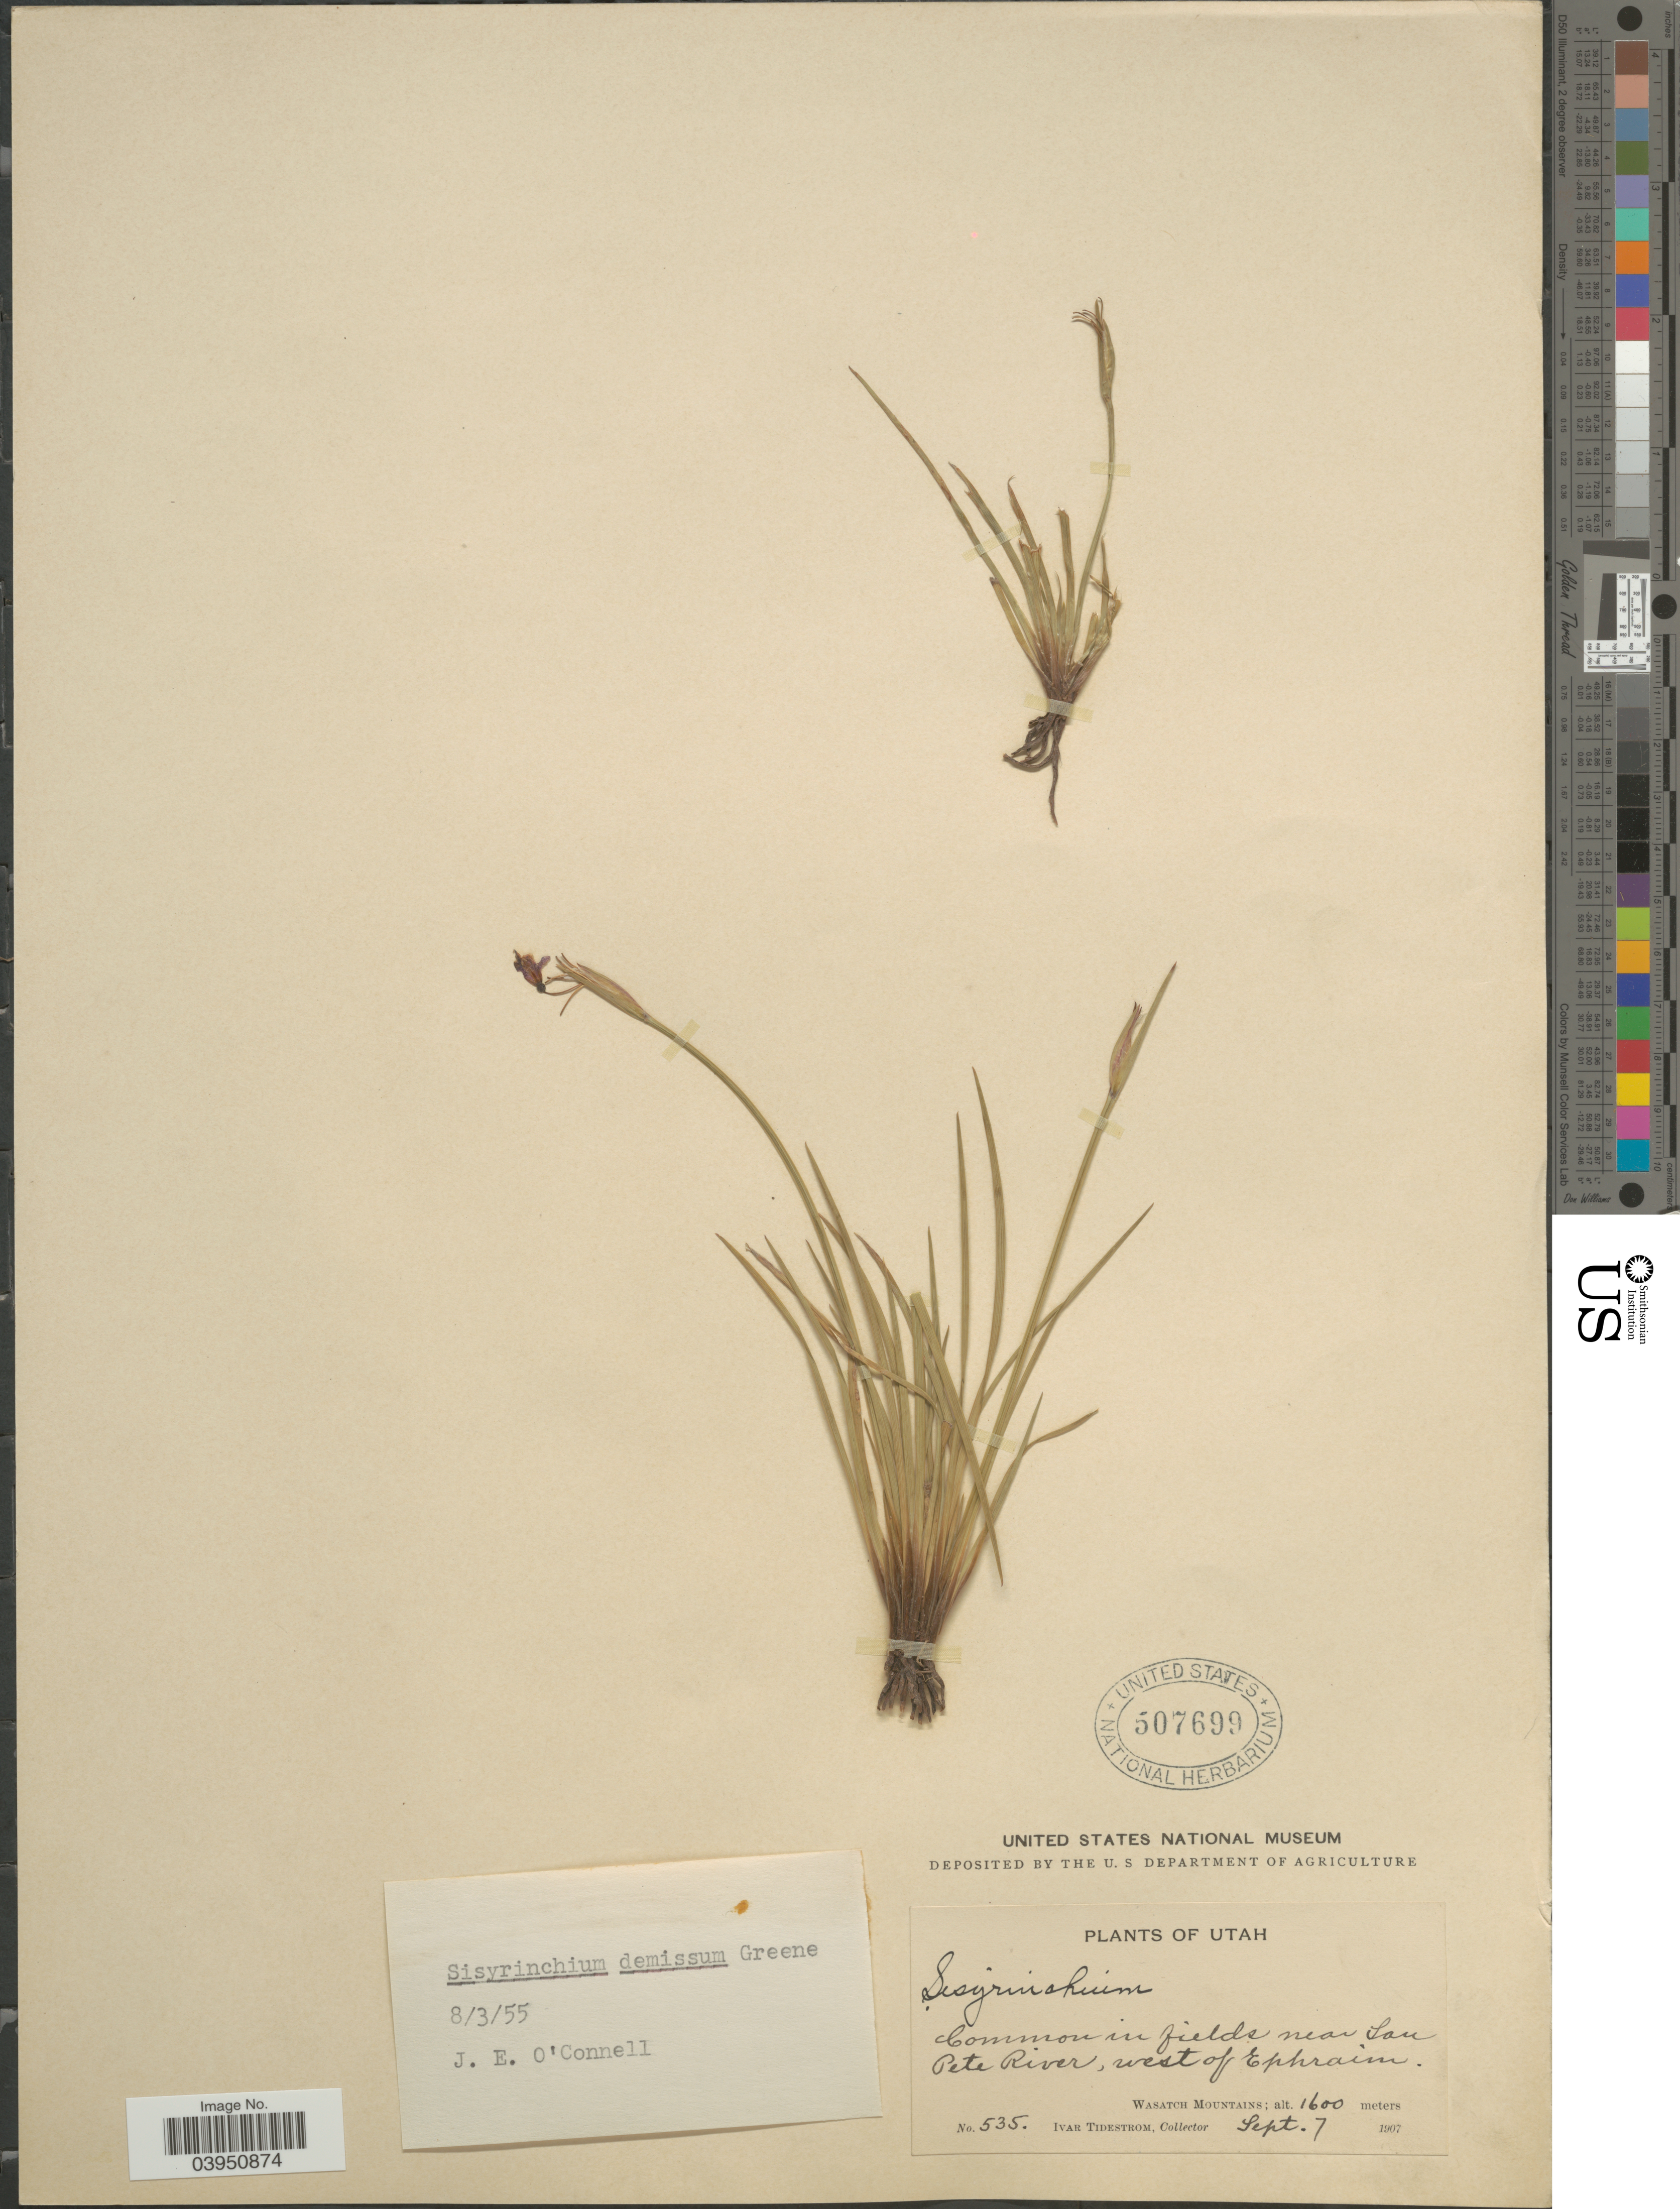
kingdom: Plantae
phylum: Tracheophyta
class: Liliopsida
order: Asparagales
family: Iridaceae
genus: Sisyrinchium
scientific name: Sisyrinchium demissum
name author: Greene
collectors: I. F. Tidestrom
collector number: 535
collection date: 1907-09-07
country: United States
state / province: Utah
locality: Near San Pete River, west of Ephraim. Wasatch Mountains.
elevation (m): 1600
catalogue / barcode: US 507699